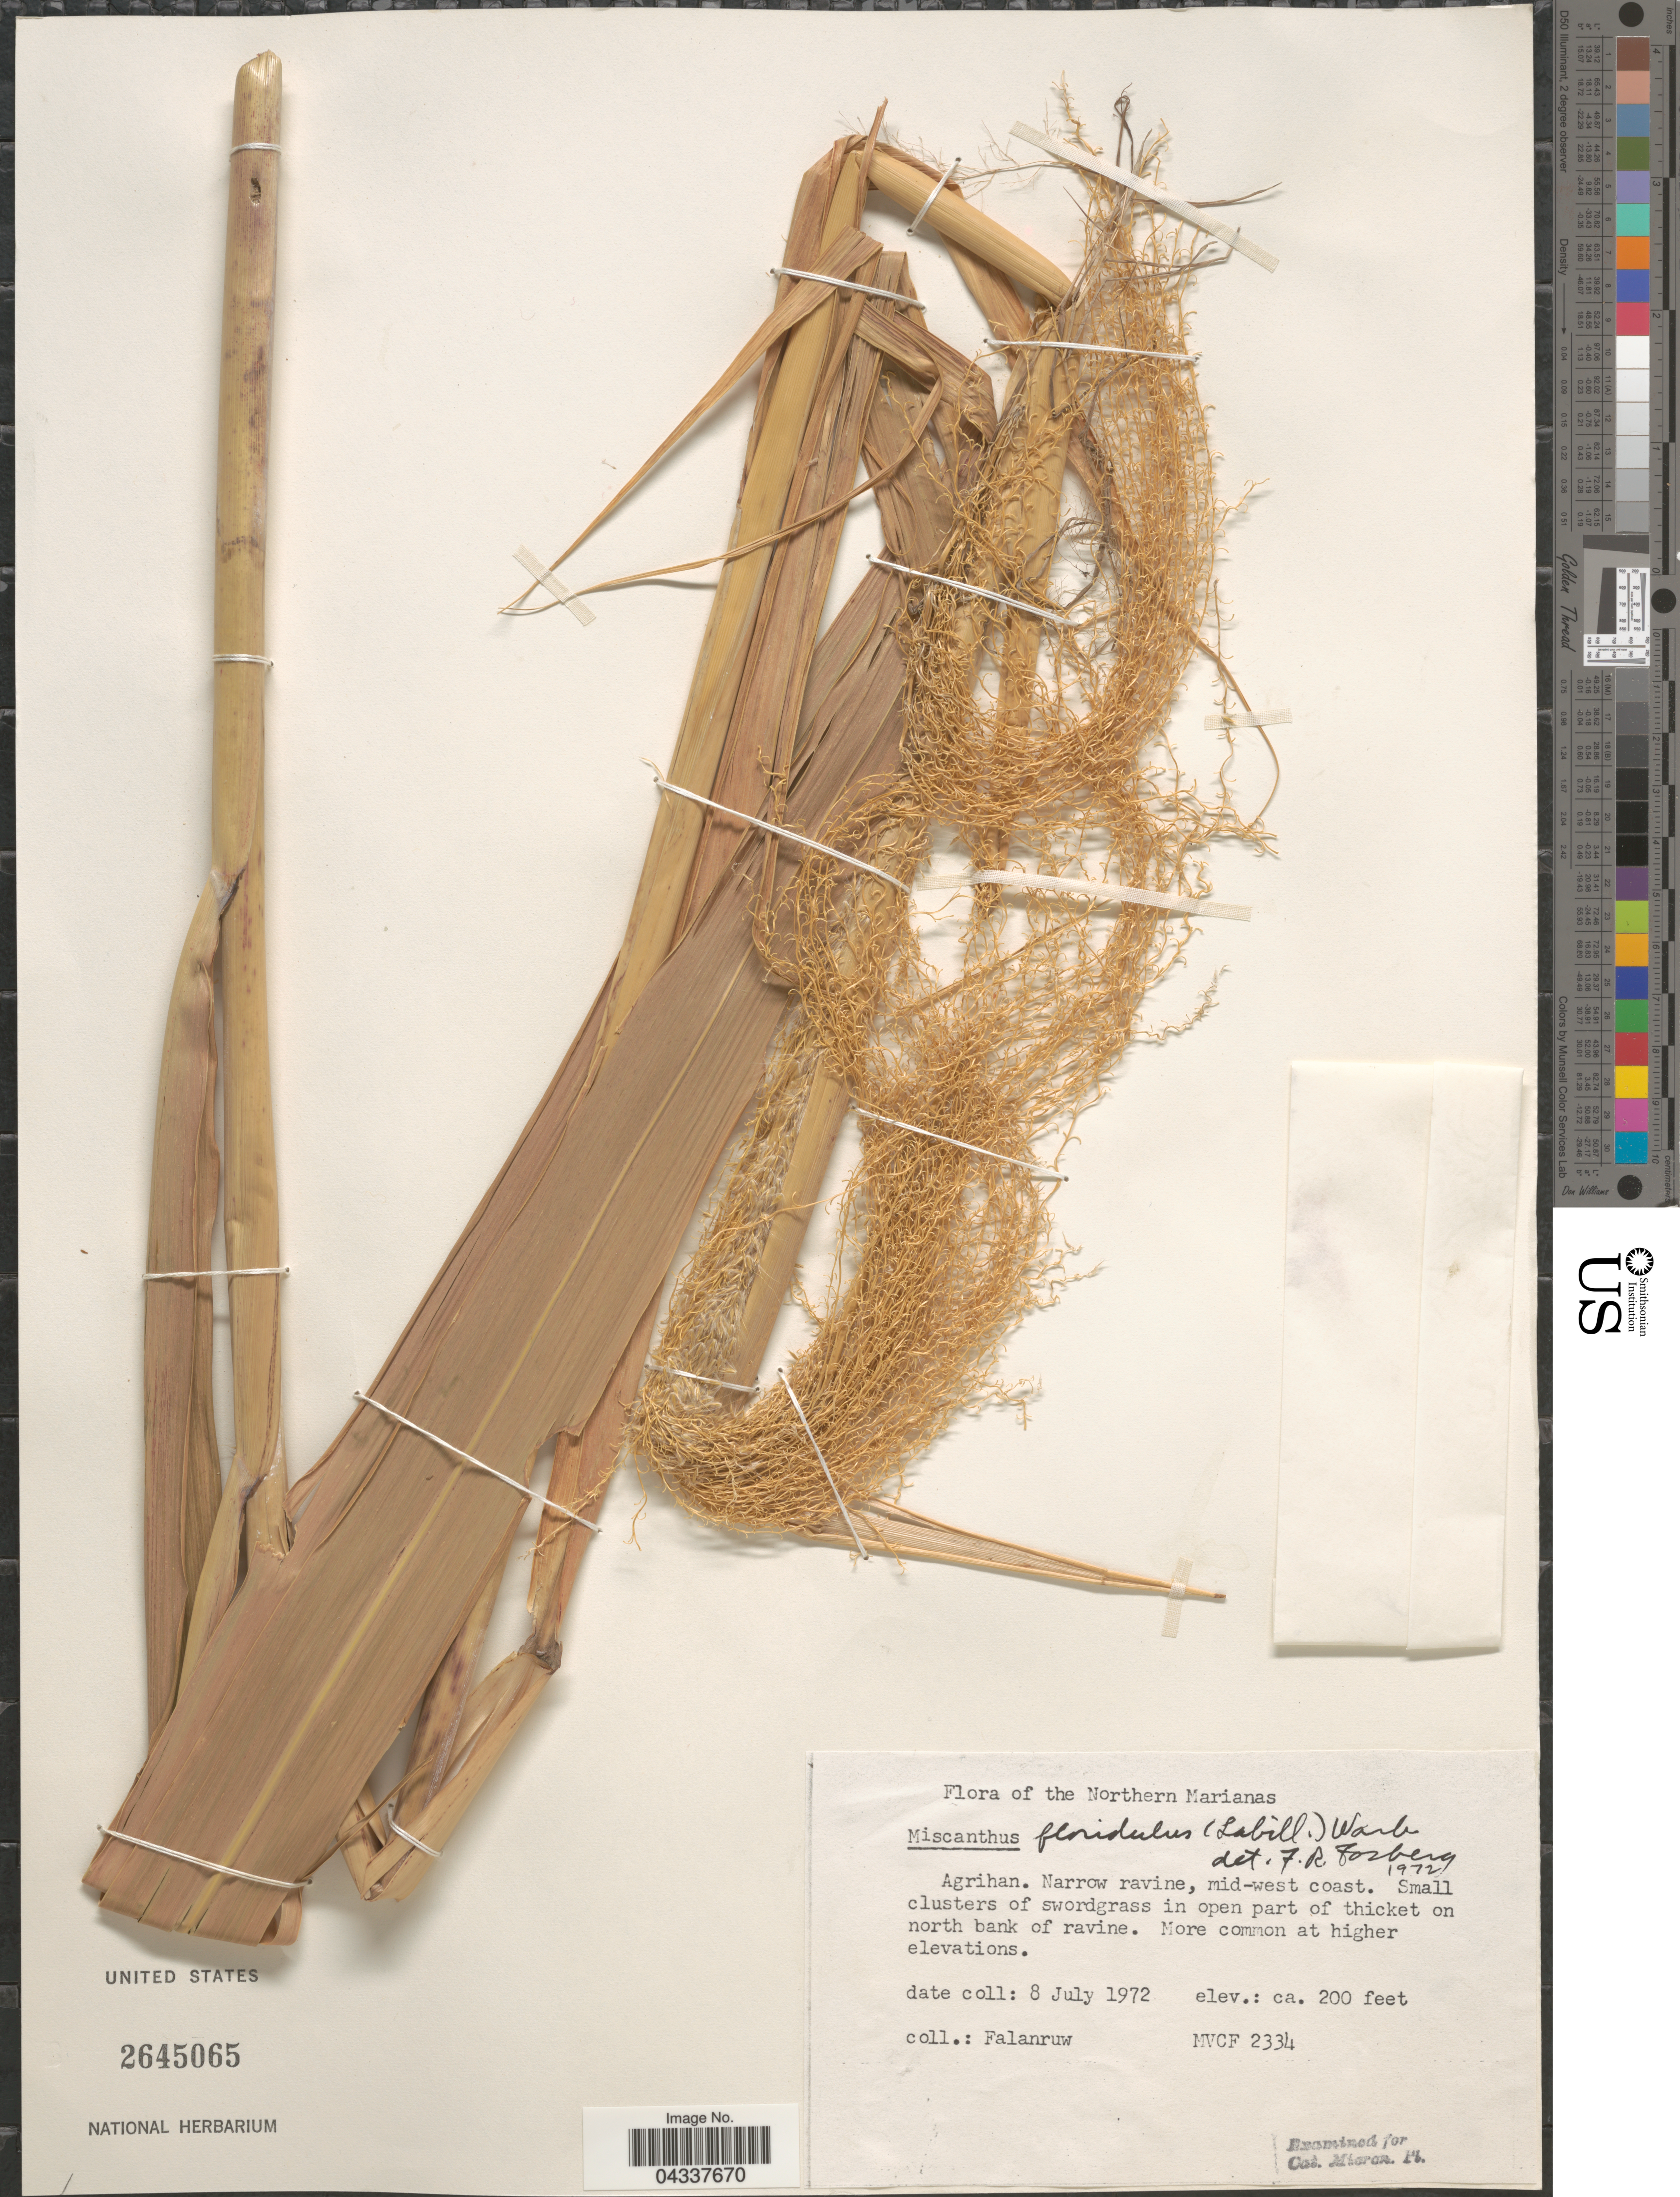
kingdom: Plantae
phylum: Tracheophyta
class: Liliopsida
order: Poales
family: Poaceae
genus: Miscanthus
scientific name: Miscanthus floridulus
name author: (Labill.) Warb.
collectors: Falanruw, --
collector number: MVCF2334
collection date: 1972-07-08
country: Northern Mariana Islands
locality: Northern Marianas. Agrihan.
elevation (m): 61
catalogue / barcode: US 2645065